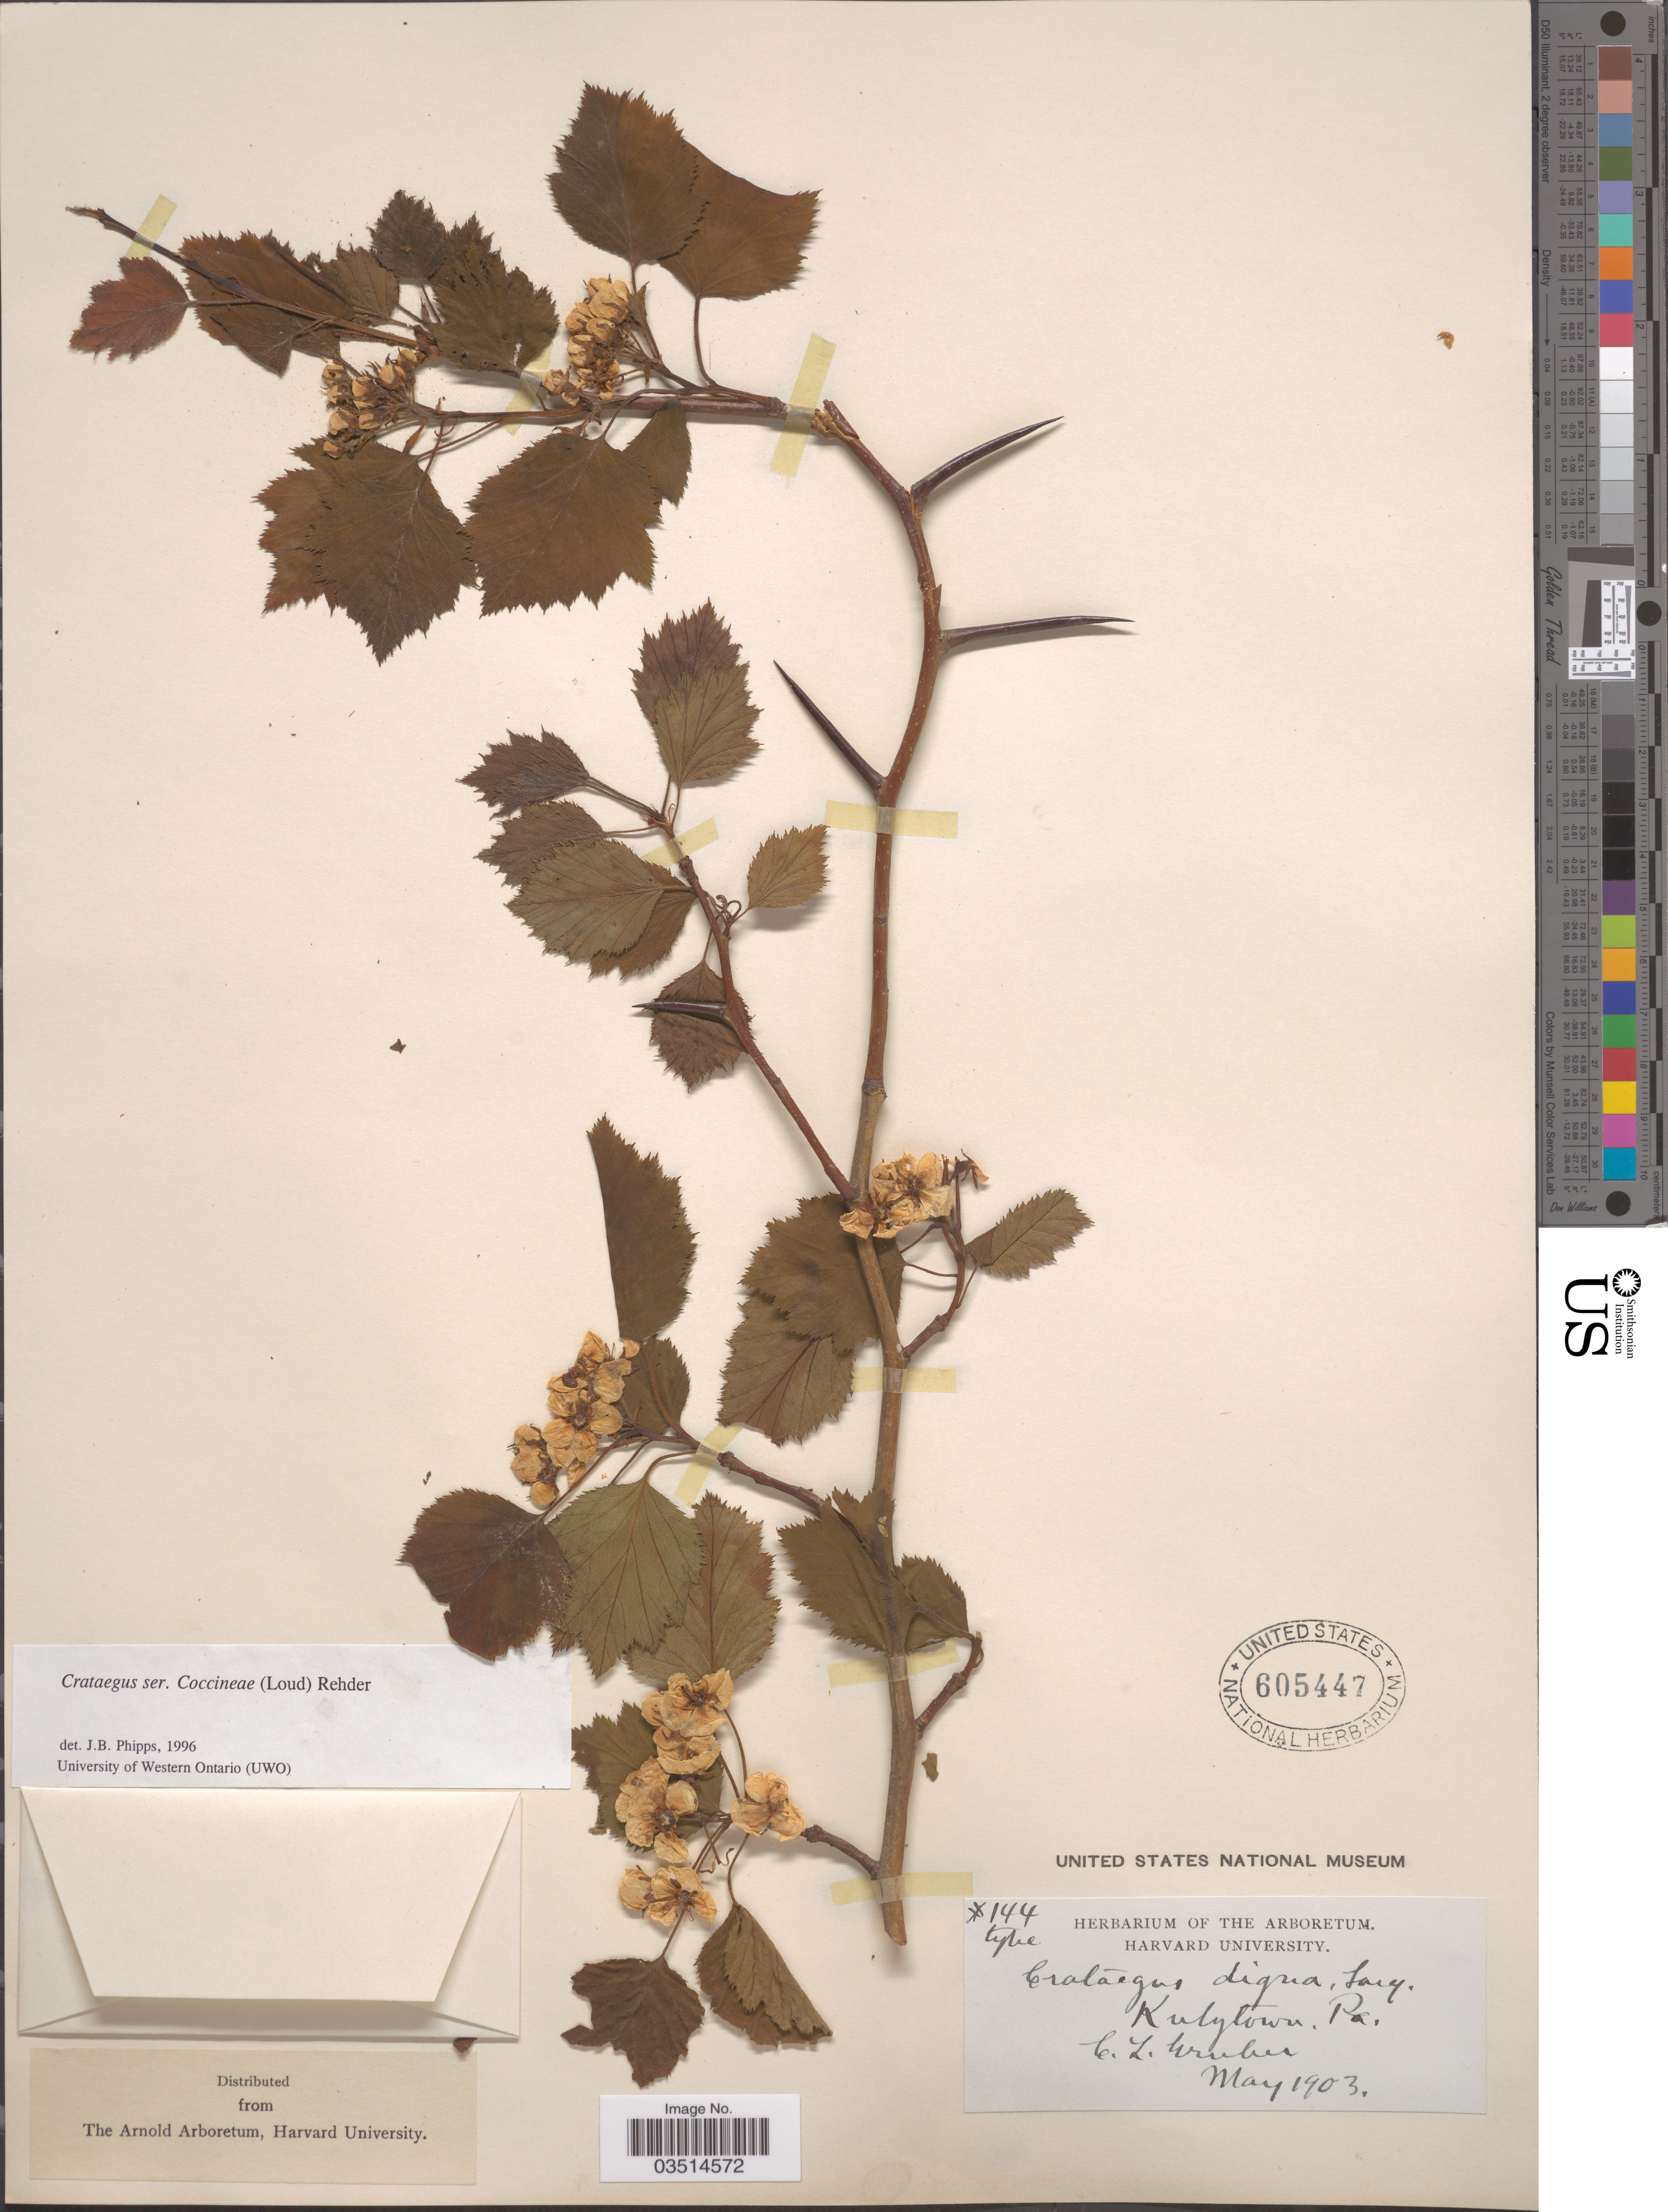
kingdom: Plantae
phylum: Tracheophyta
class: Magnoliopsida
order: Rosales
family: Rosaceae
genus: Crataegus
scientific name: Crataegus digna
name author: Sarg.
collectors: C. Gruber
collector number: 144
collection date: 1903-05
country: United States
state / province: Pennsylvania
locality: Kutztown.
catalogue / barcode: US 605447